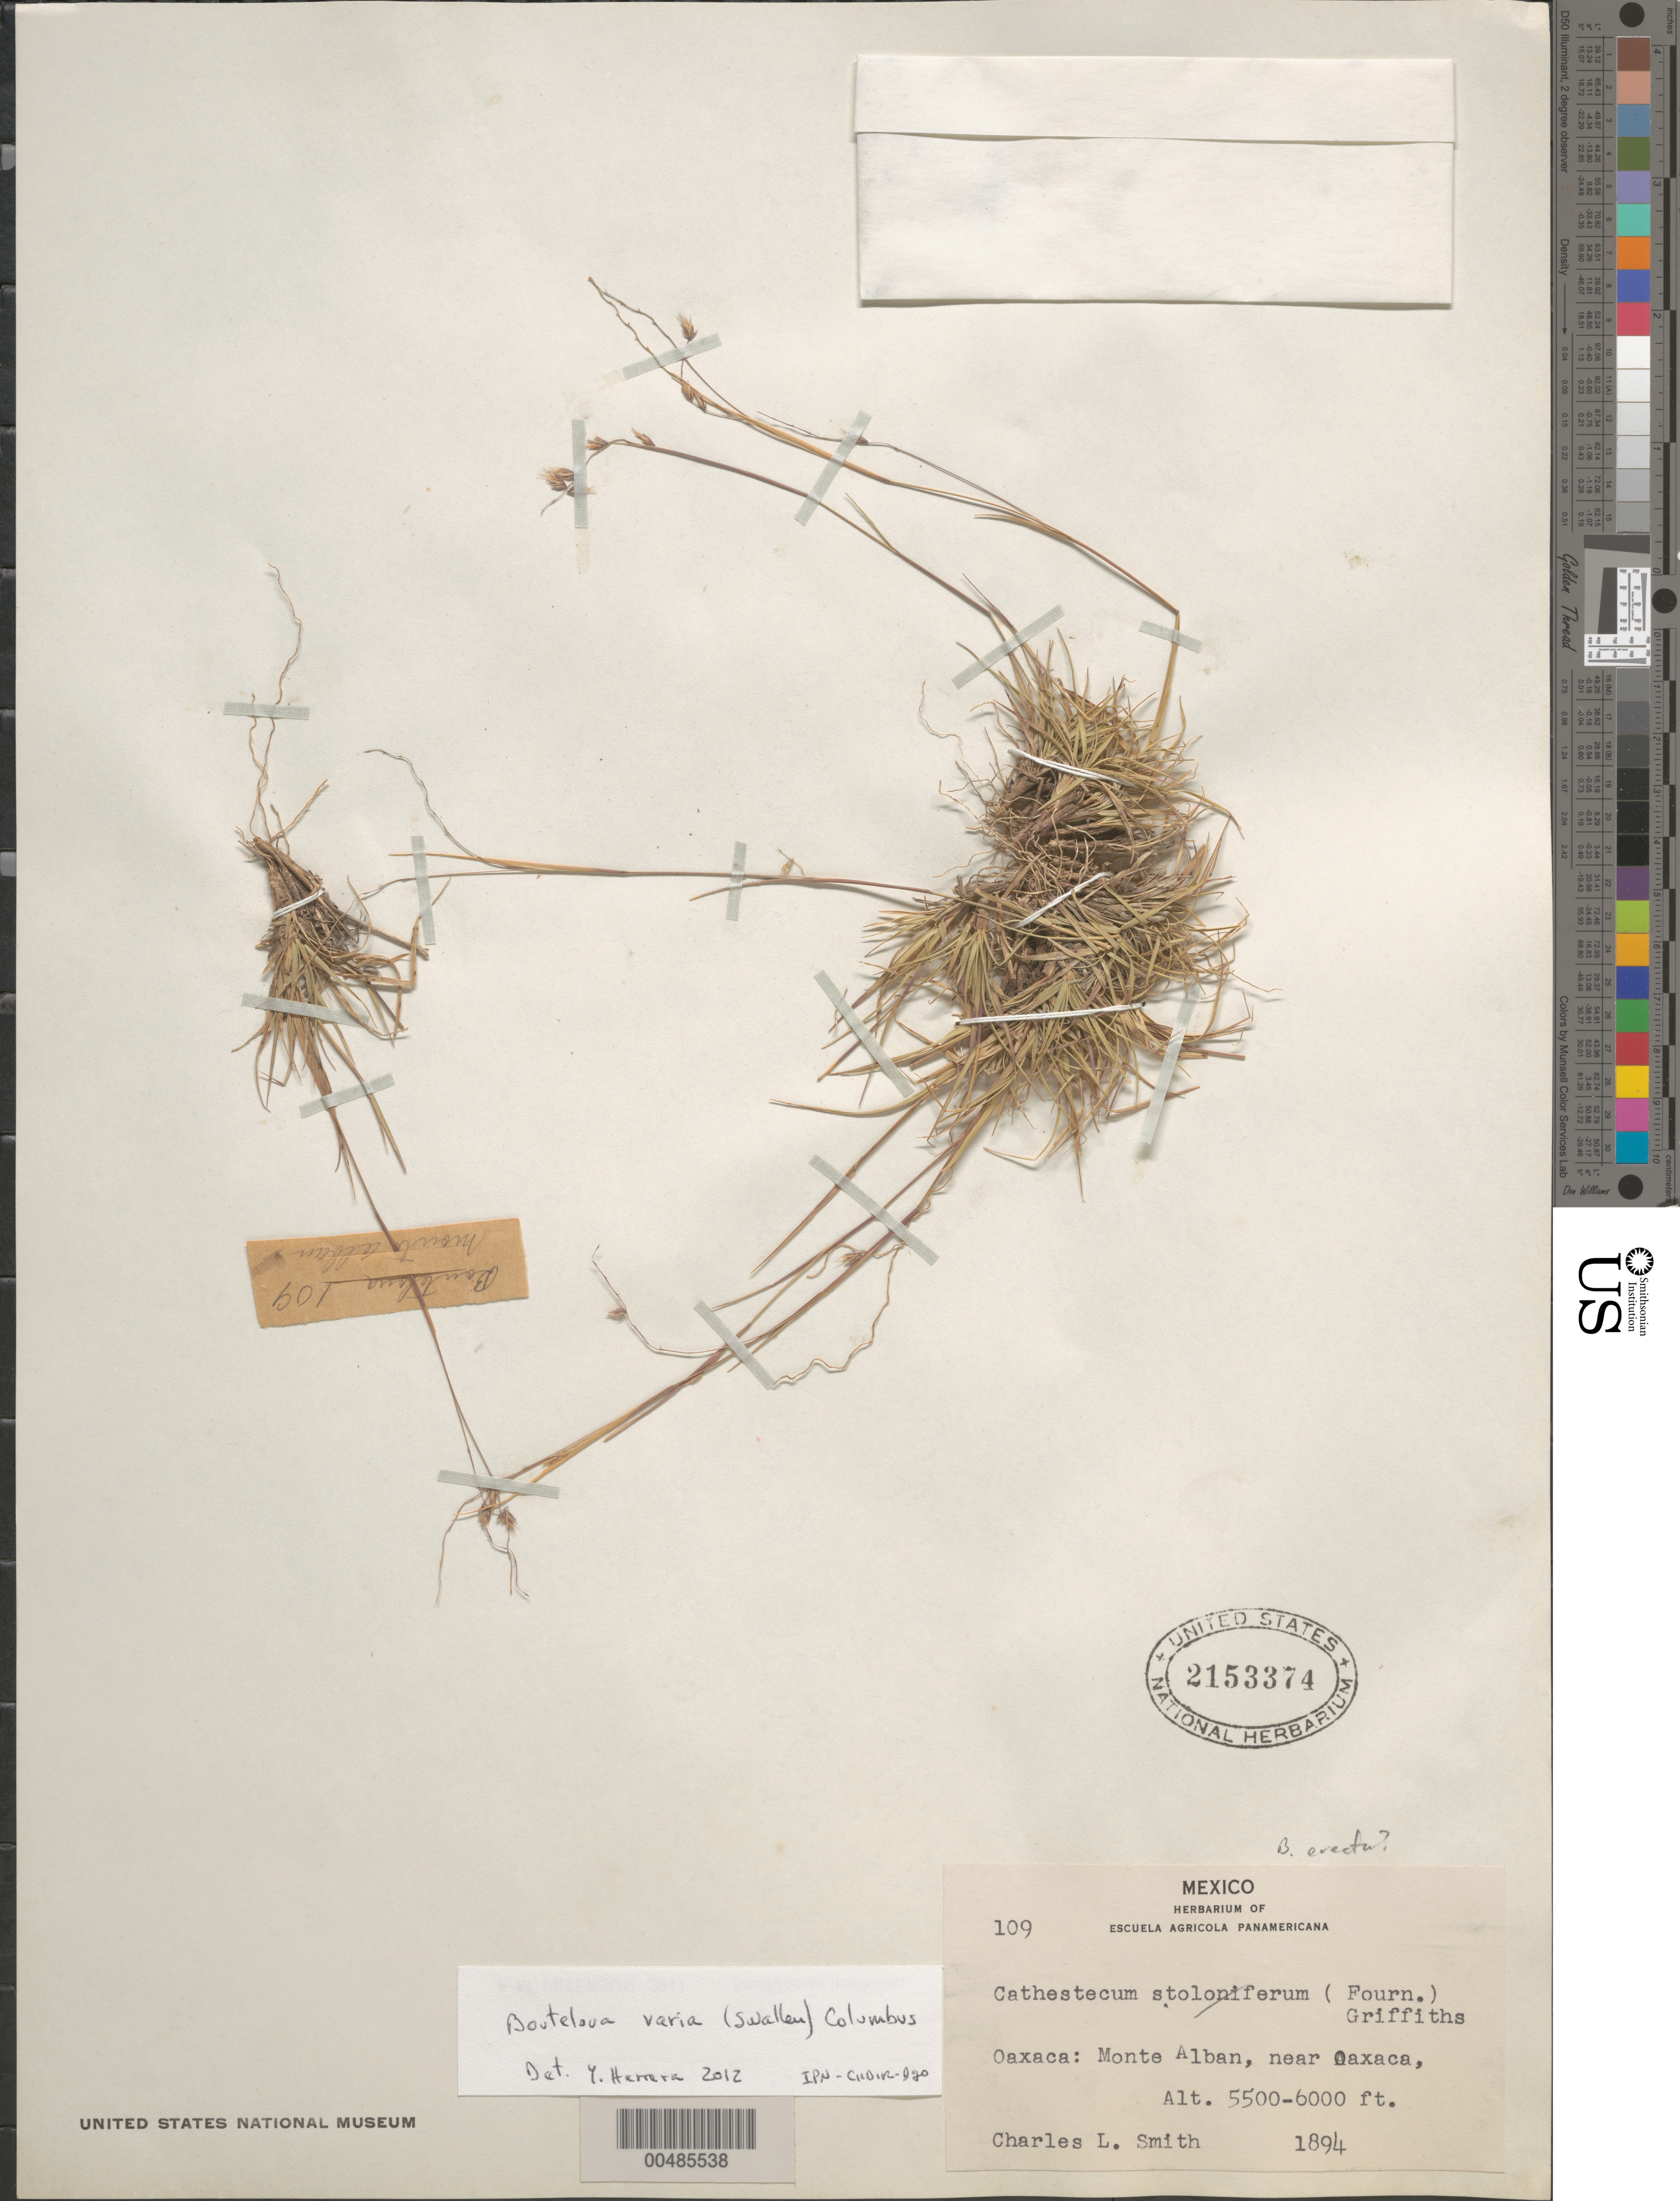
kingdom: Plantae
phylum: Tracheophyta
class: Liliopsida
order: Poales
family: Poaceae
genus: Bouteloua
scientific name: Bouteloua varia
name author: (Swallen) Columbus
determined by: Herrera Arrieta, Y., (CIIDIR), Instituto Politecnico Nacional (MEXICO)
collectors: C. L. Smith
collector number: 109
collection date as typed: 1894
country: Mexico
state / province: Oaxaca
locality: Monte Alban, near Oaxaca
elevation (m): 1676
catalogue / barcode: US 2153374